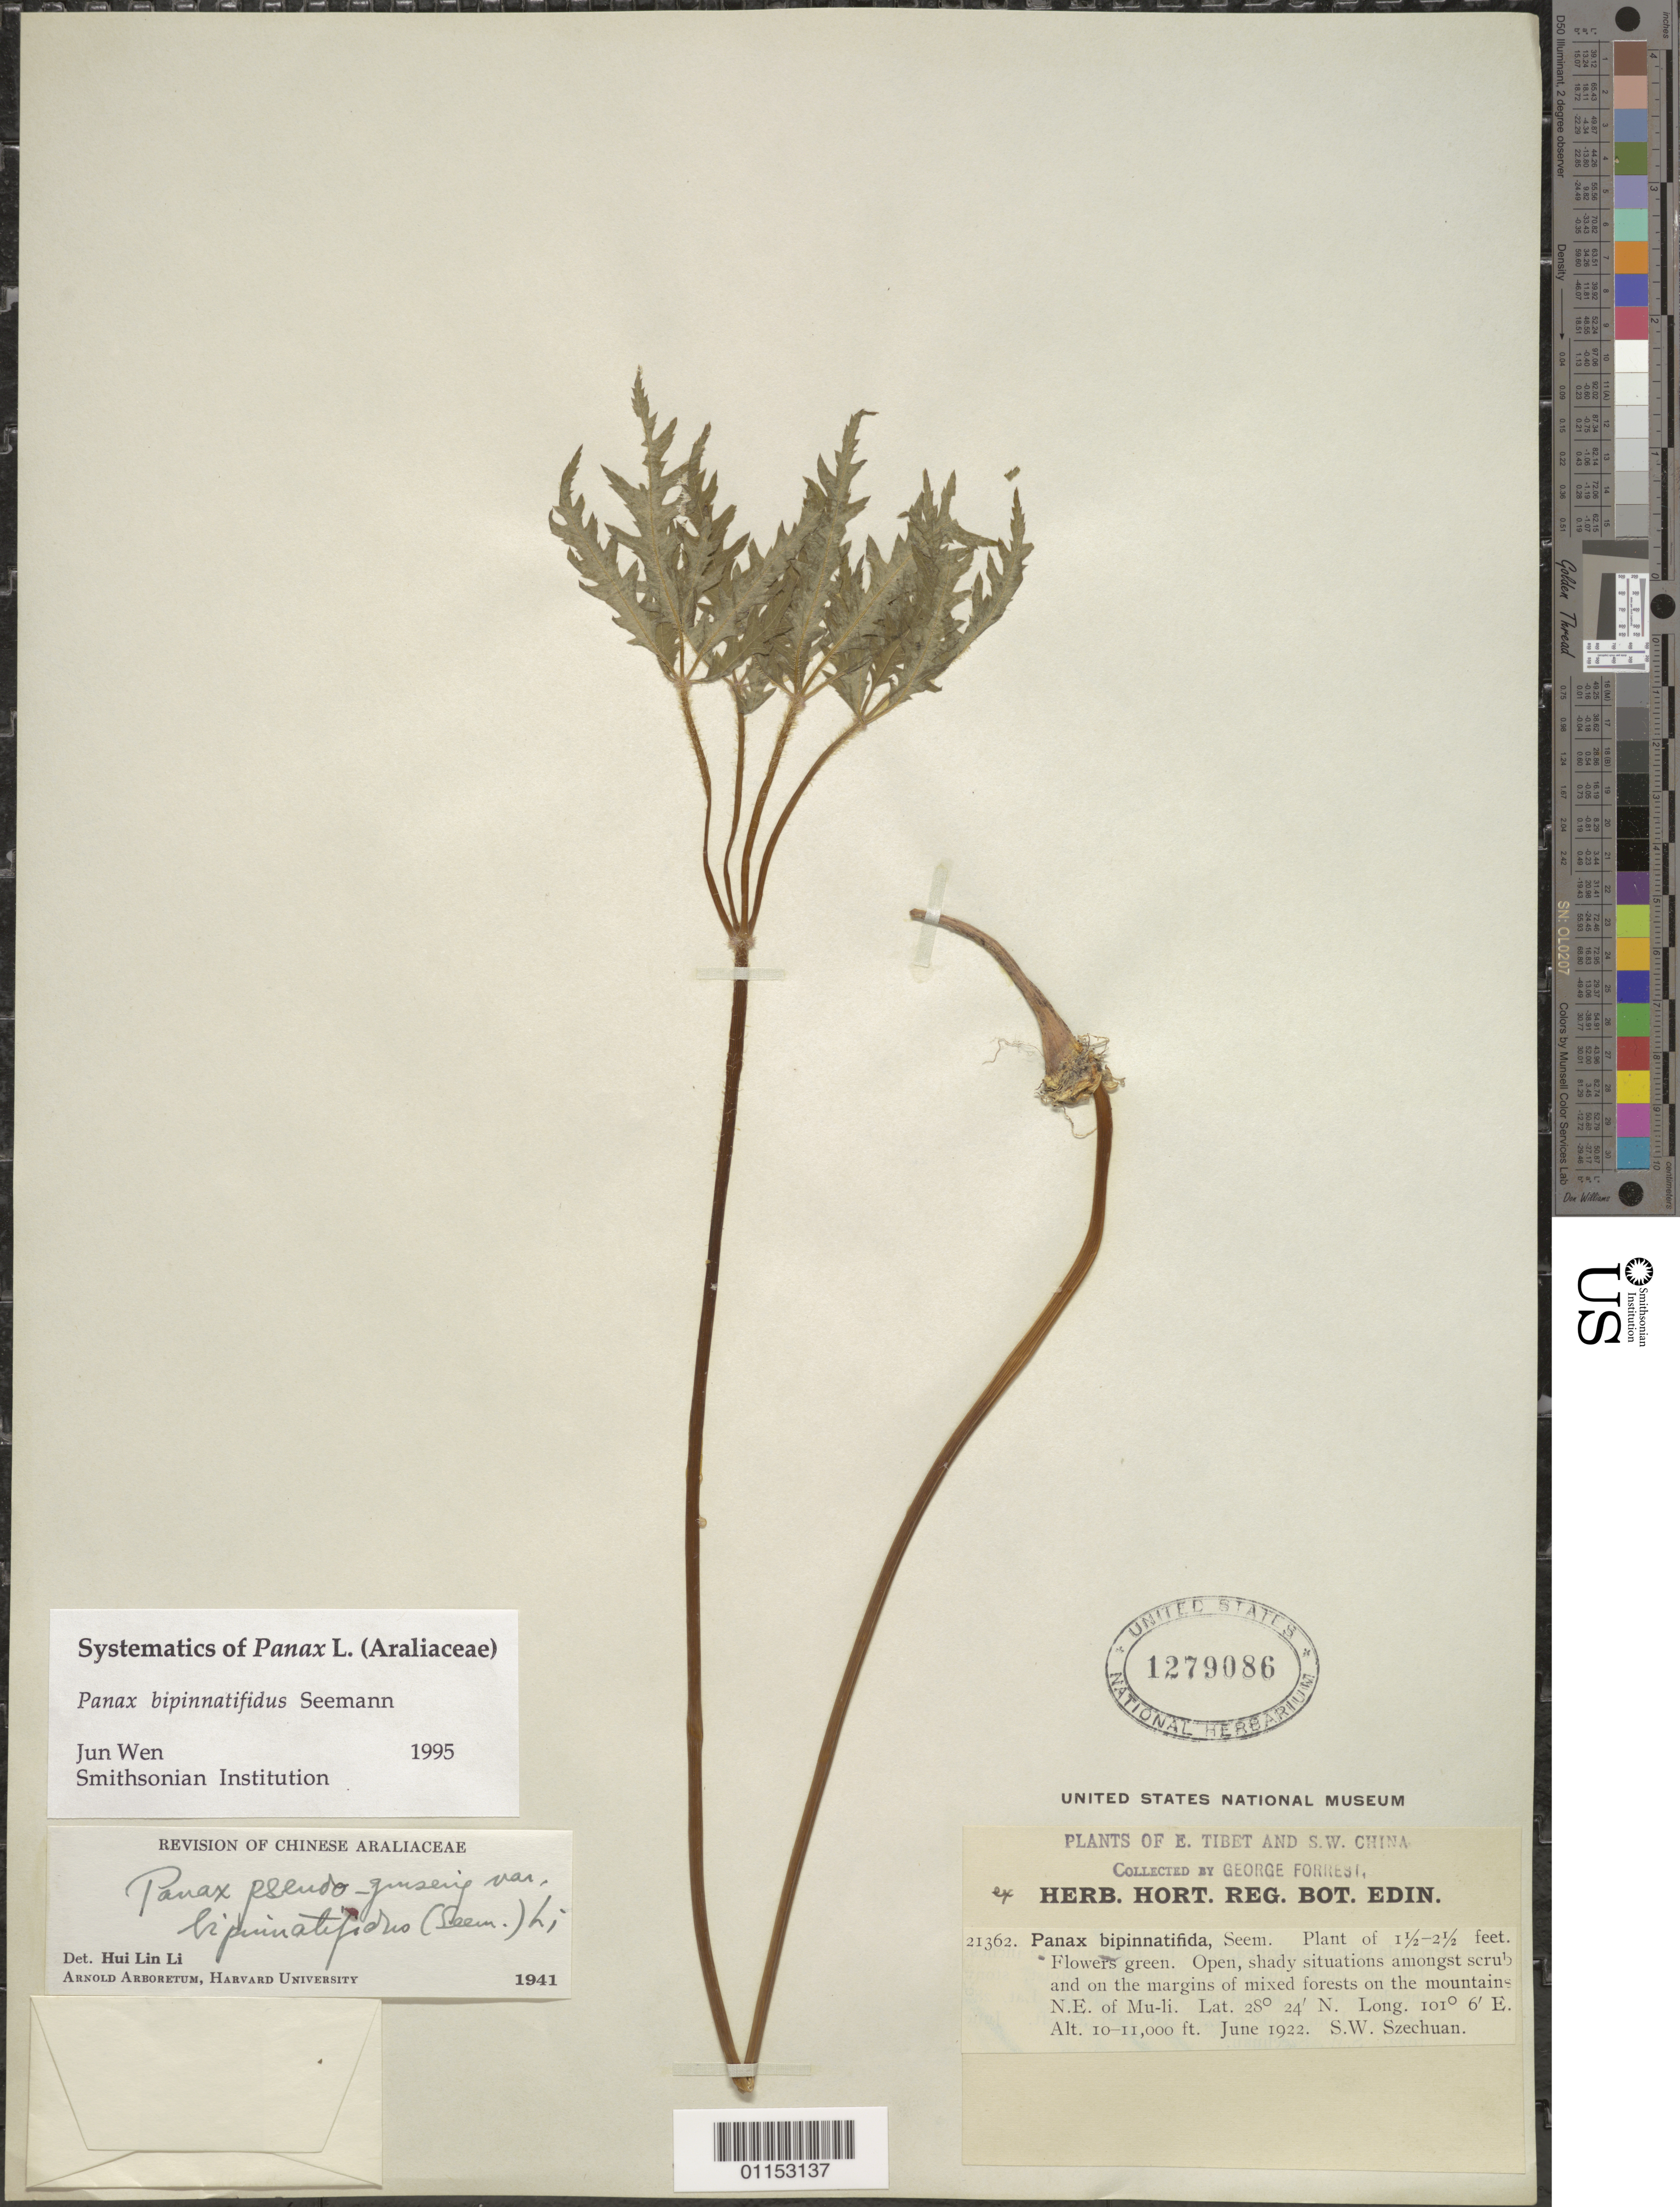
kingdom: Plantae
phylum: Tracheophyta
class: Magnoliopsida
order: Apiales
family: Araliaceae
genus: Panax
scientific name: Panax bipinnatifidus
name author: Seem.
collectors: G. Forrest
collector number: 21362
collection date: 1922-06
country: China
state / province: Sichuan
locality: NE of Muli.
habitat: Open, shady situations amongst scrub and on the margins of mixed forest on the mountains.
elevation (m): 3048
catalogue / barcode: US 1279086